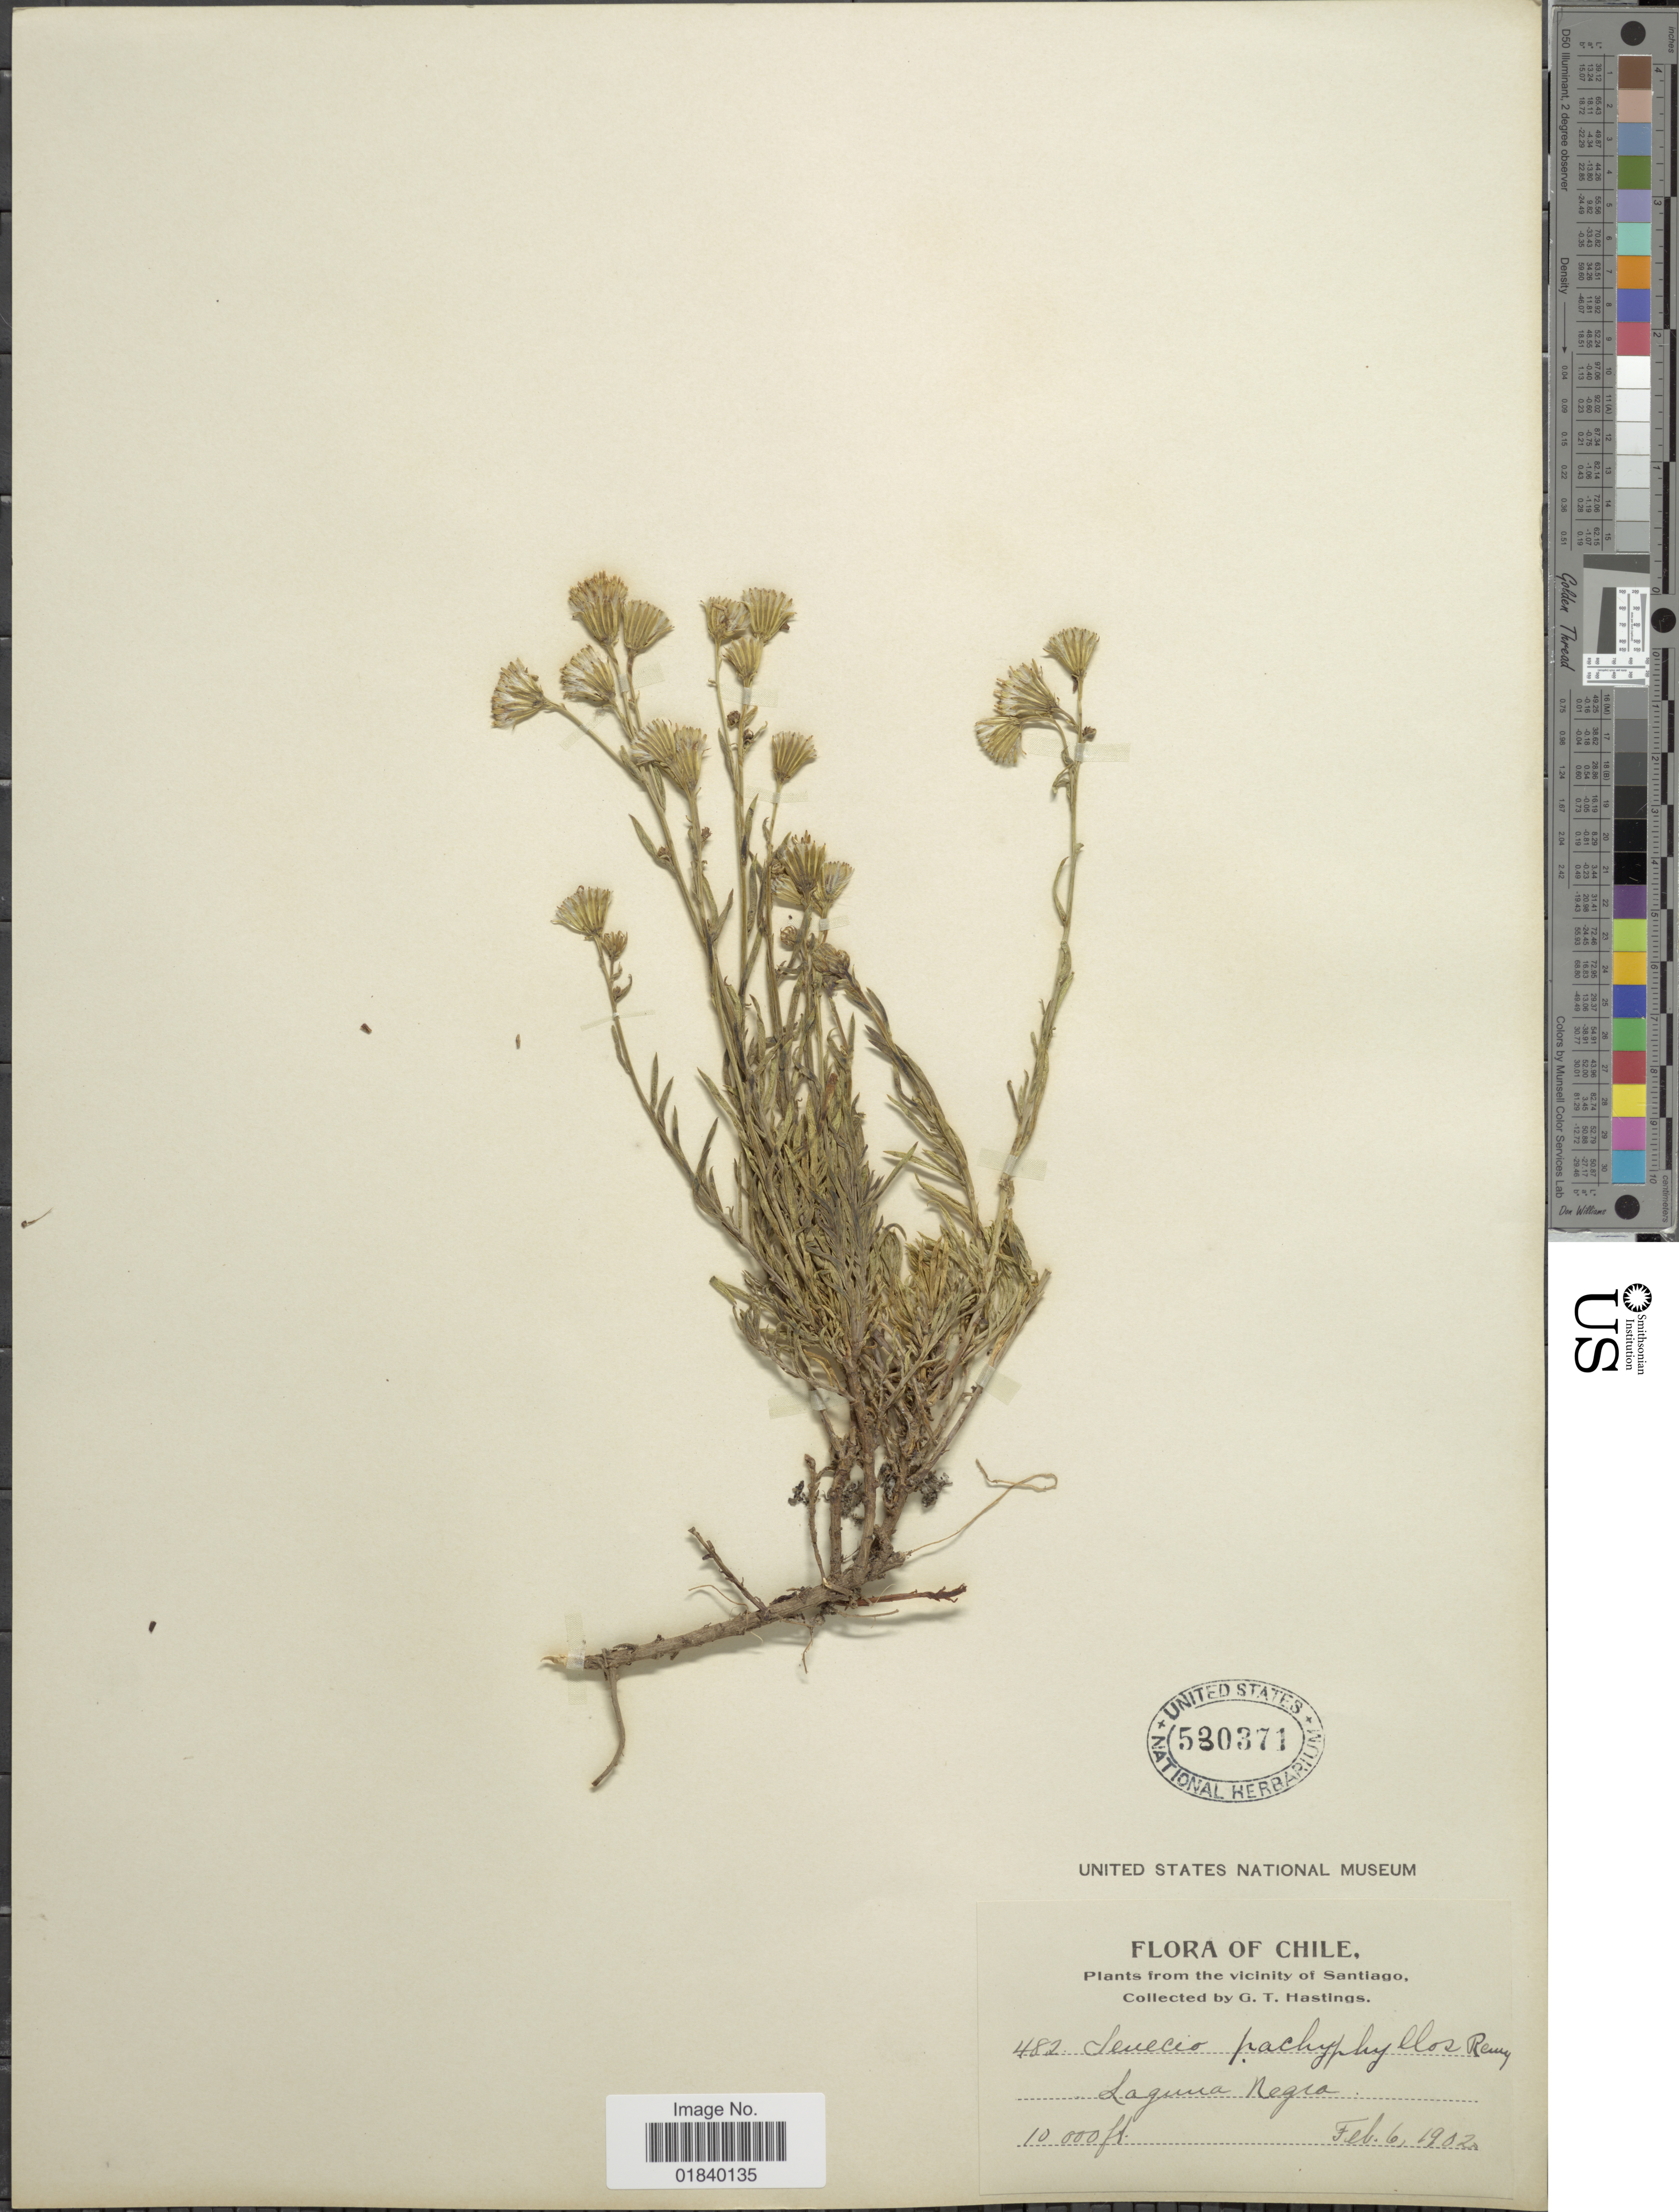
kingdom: Plantae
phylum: Tracheophyta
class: Magnoliopsida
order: Asterales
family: Asteraceae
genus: Brachyglottis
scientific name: Brachyglottis adamsii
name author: (Cheeseman) B. Nord.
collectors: G. Hastings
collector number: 482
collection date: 1902-02-06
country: Chile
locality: Chile. Laguna Negro.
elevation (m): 3048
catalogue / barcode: US 530371